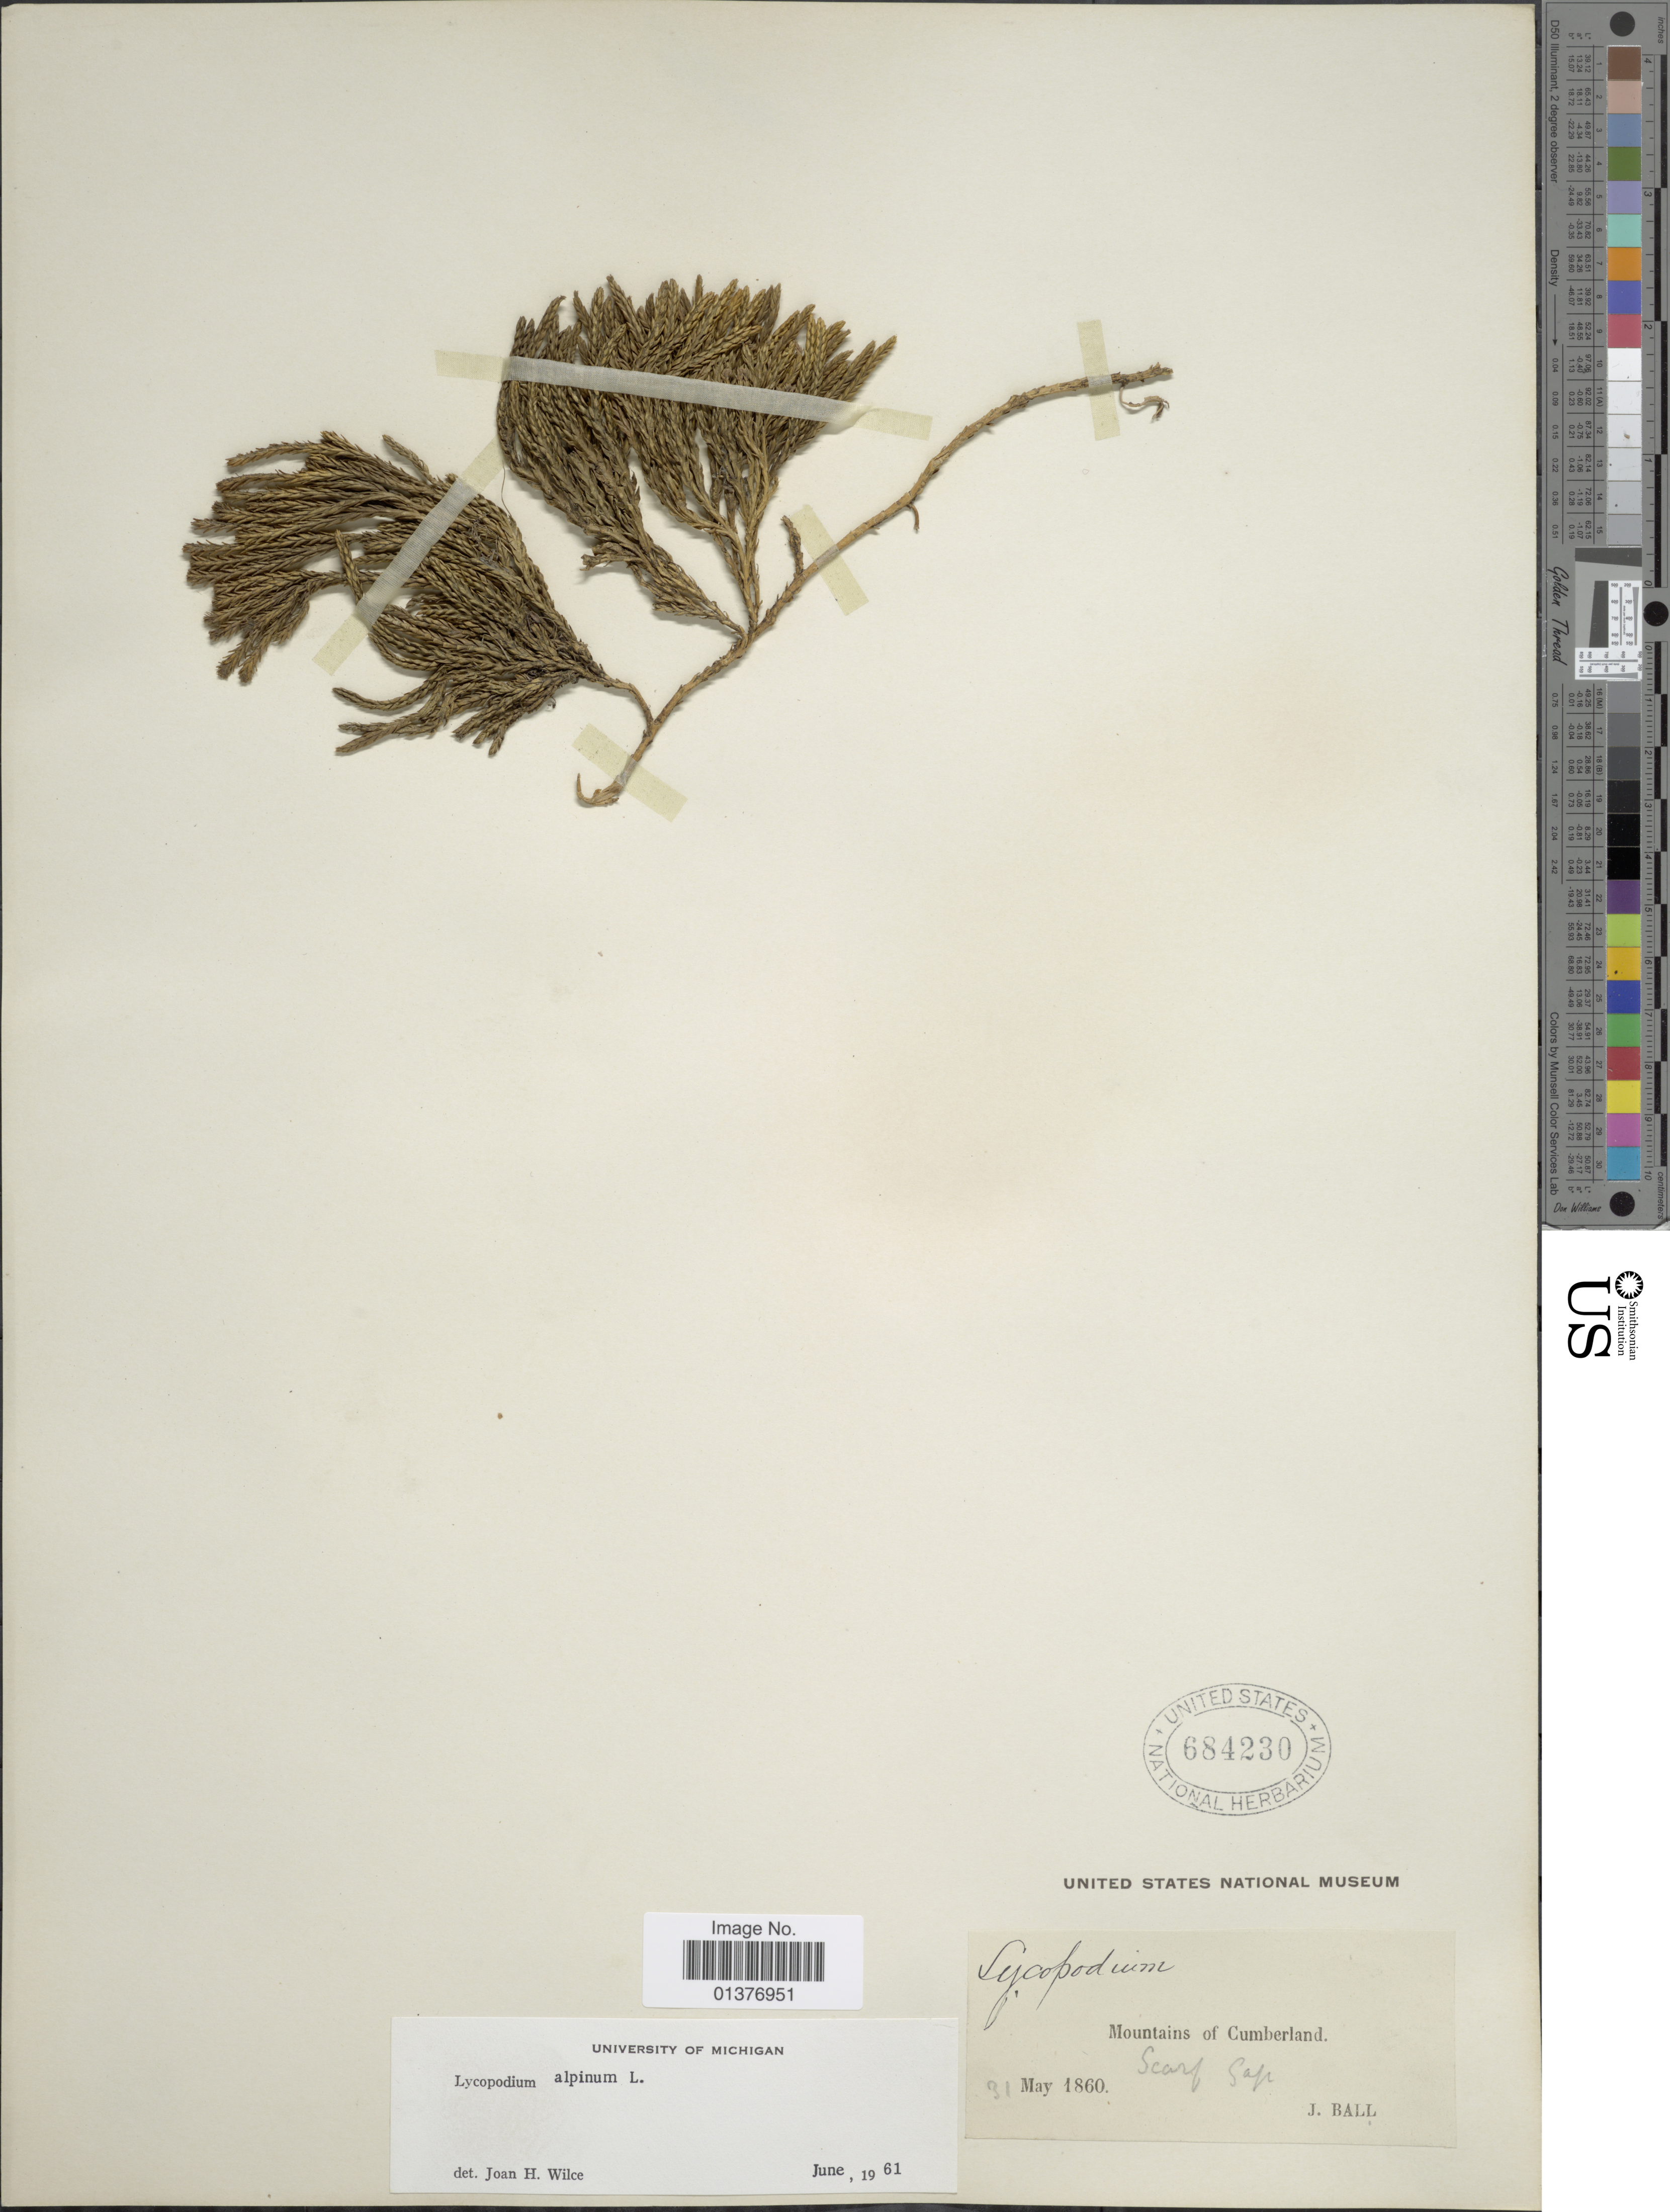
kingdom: Plantae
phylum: Tracheophyta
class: Lycopodiopsida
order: Lycopodiales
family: Lycopodiaceae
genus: Diphasiastrum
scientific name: Diphasiastrum alpinum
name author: (L.) Holub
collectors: J. Ball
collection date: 1860-05-31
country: United Kingdom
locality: Mountains of Cumberland. Scarf Gap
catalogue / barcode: US 684230